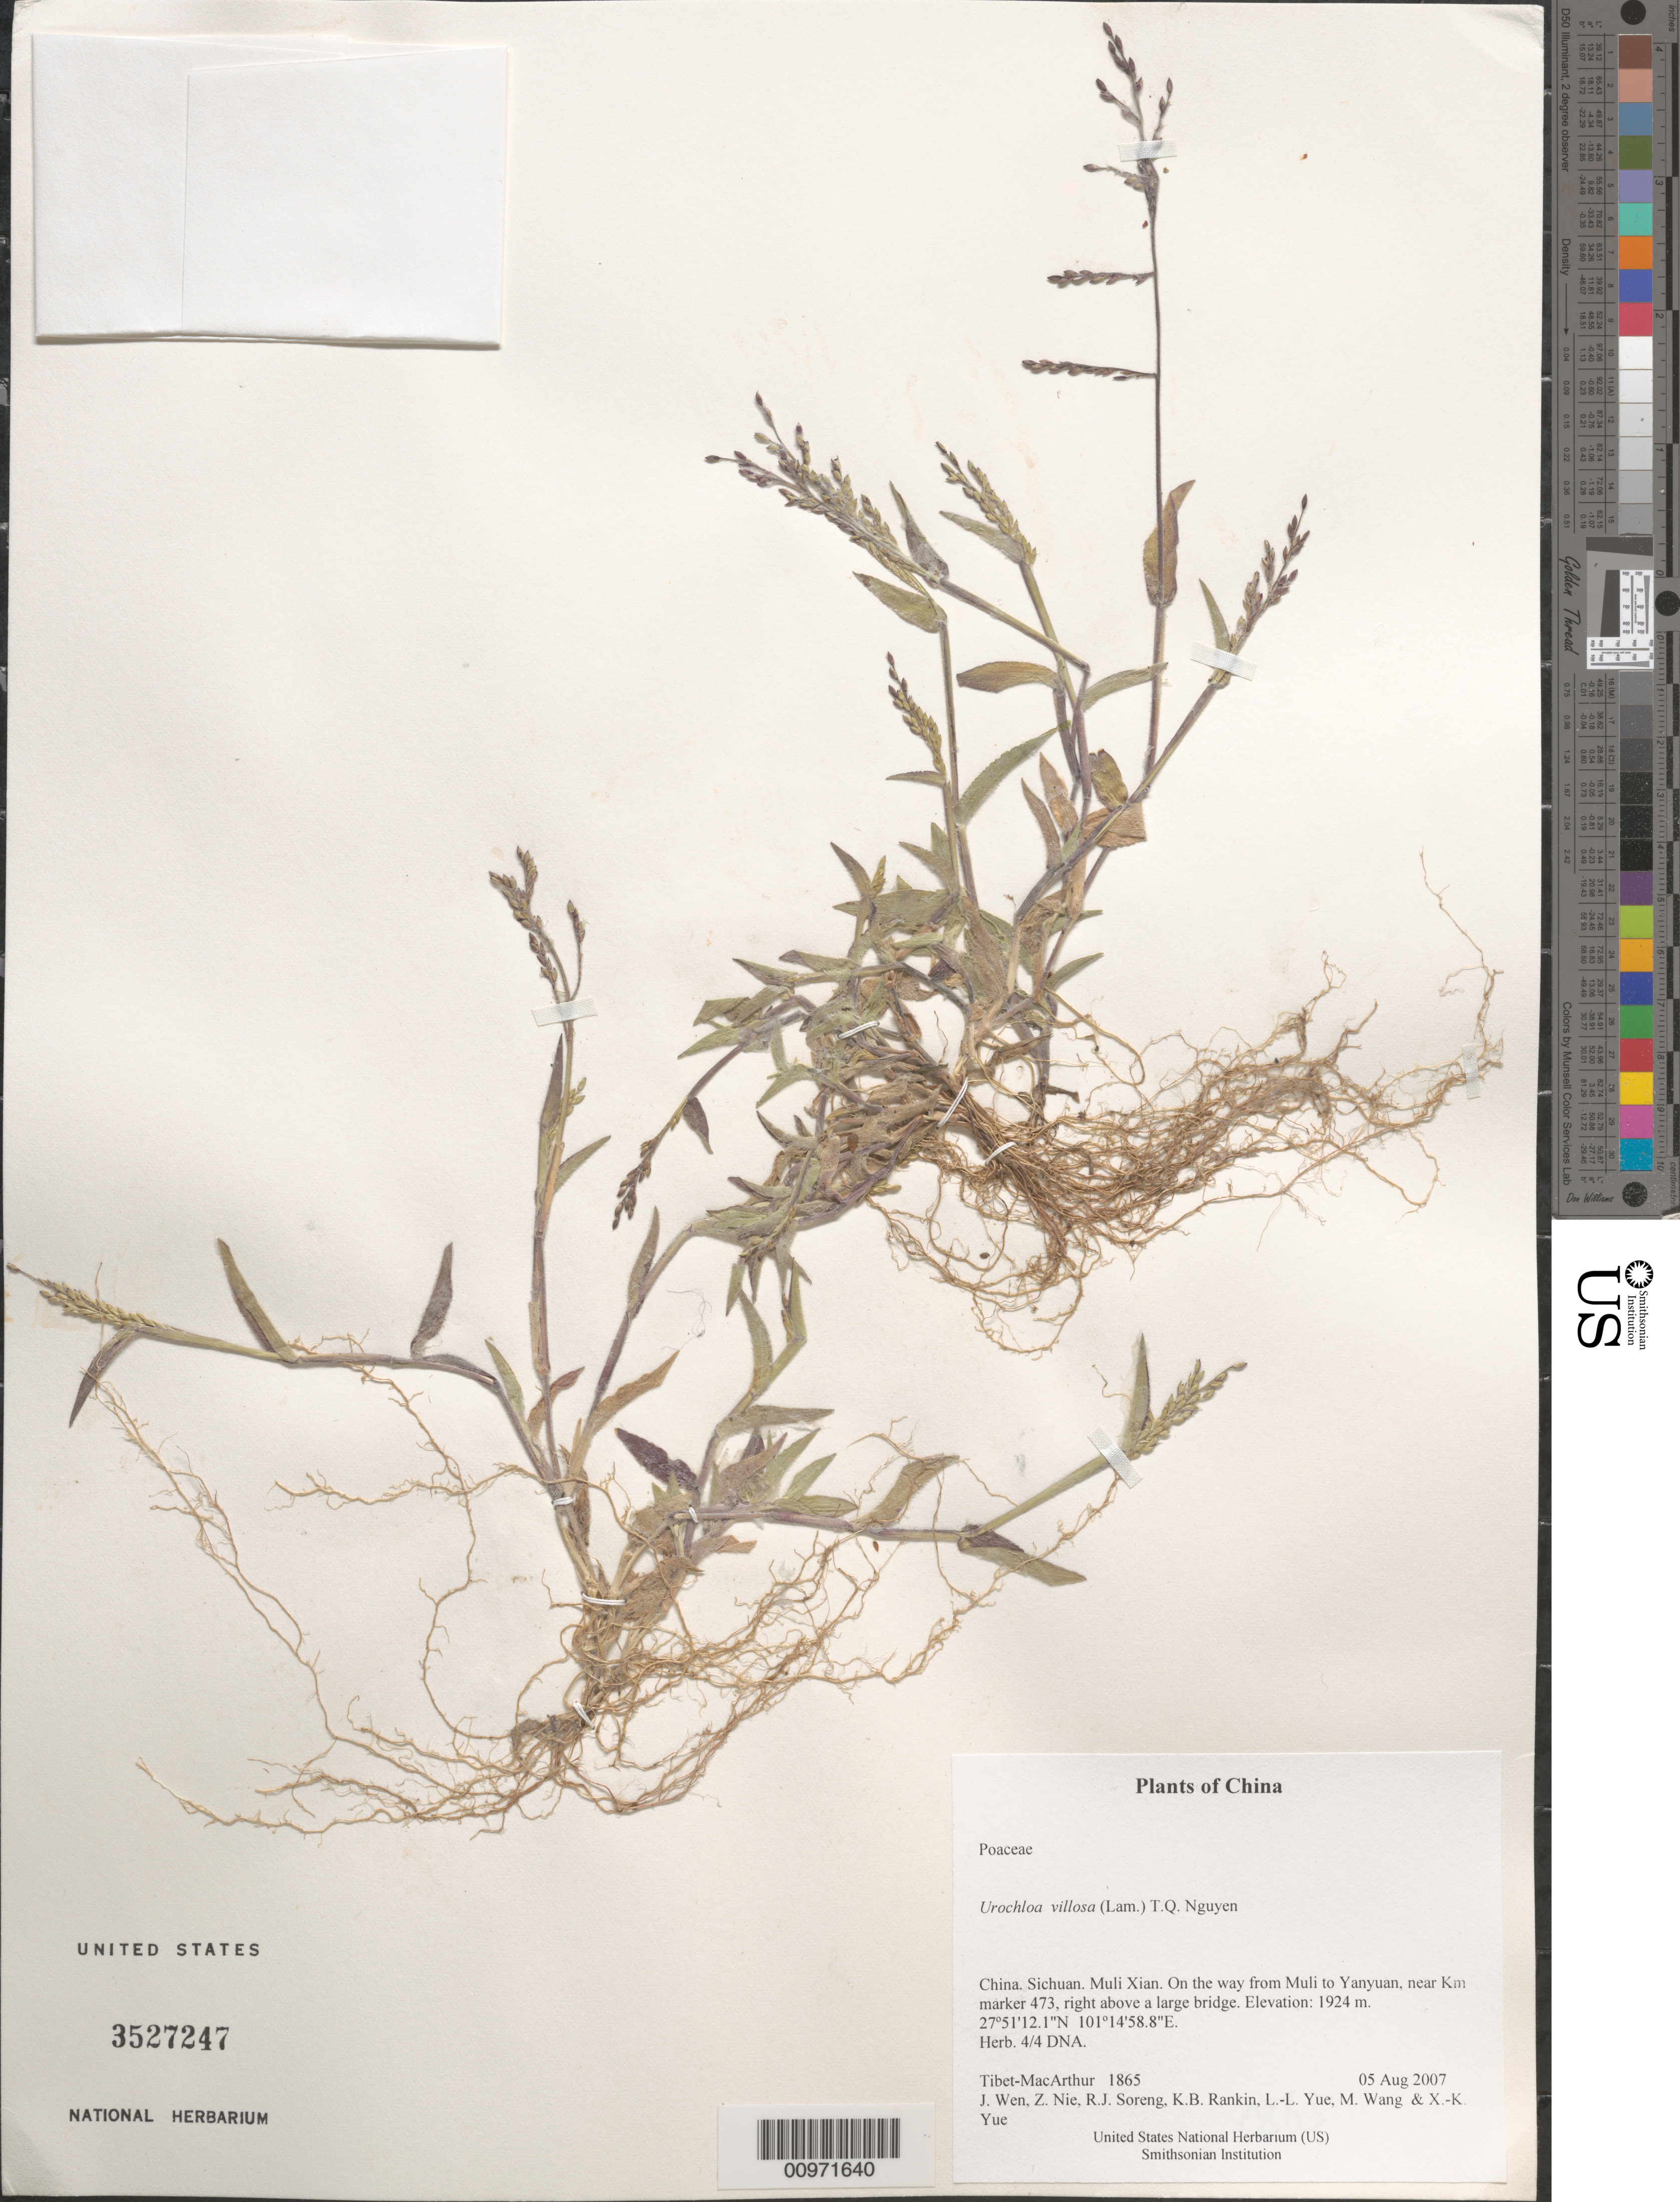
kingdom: Plantae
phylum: Tracheophyta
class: Liliopsida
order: Poales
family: Poaceae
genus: Urochloa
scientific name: Urochloa villosa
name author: (Lam.) T.Q. Nguyen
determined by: Soreng, Robert J., Research Associate (BOT), Smithsonian Institution - National Museum of Natural History (UNITED STATES)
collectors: Tibet-MacArthur, J. Wen, Z. Nie, R. J. Soreng, K. Rankin, L. Yue, M. Wang & X. Yue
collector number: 1865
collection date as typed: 05 Aug 2007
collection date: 2007-08-05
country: China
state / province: Sichuan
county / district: Muli Xian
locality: On the way from Muli to Yanyuan, near Km marker 473, right above a large bridge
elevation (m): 1924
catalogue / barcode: US 3527247